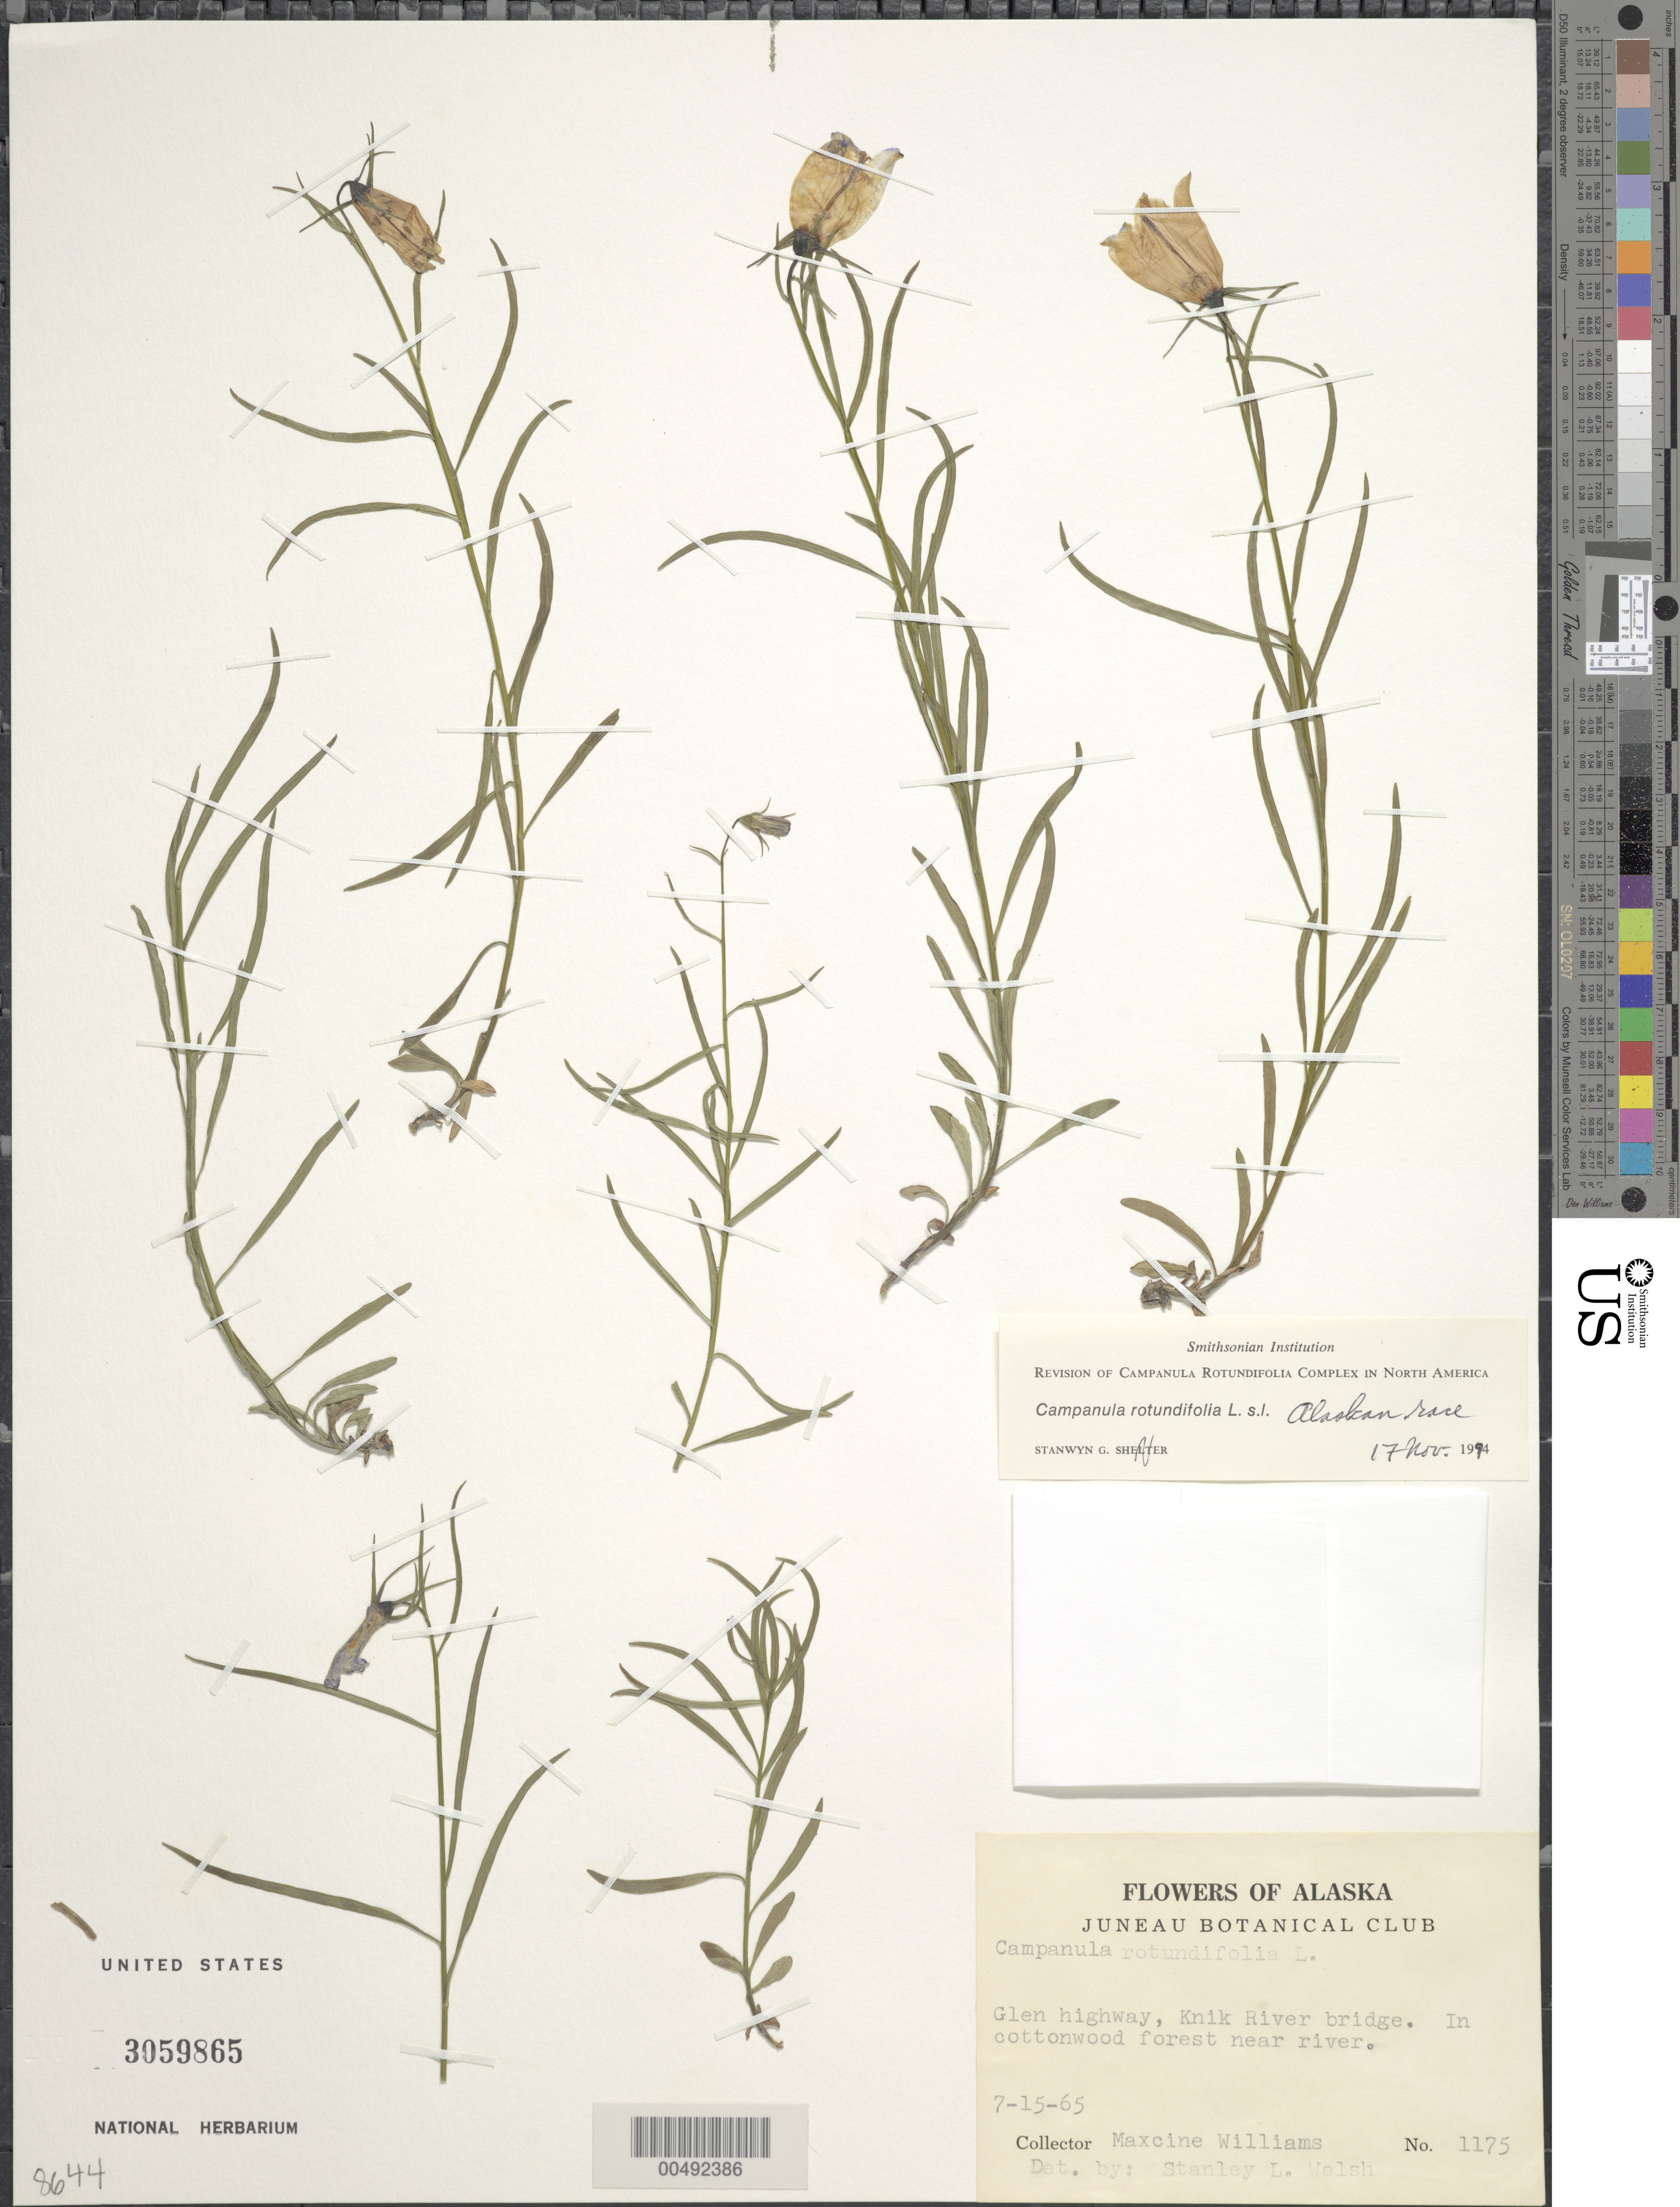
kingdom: Plantae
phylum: Tracheophyta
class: Magnoliopsida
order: Asterales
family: Campanulaceae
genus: Campanula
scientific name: Campanula rotundifolia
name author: L.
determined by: Welsh, Stanley L., (BRY), Brigham Young University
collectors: M. Williams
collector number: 1175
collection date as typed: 15 Jul 1965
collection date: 1965-07-15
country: United States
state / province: Alaska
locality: Glen Highway, Knik River Bridge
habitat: in cottonwood forest near river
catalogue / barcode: US 3059865